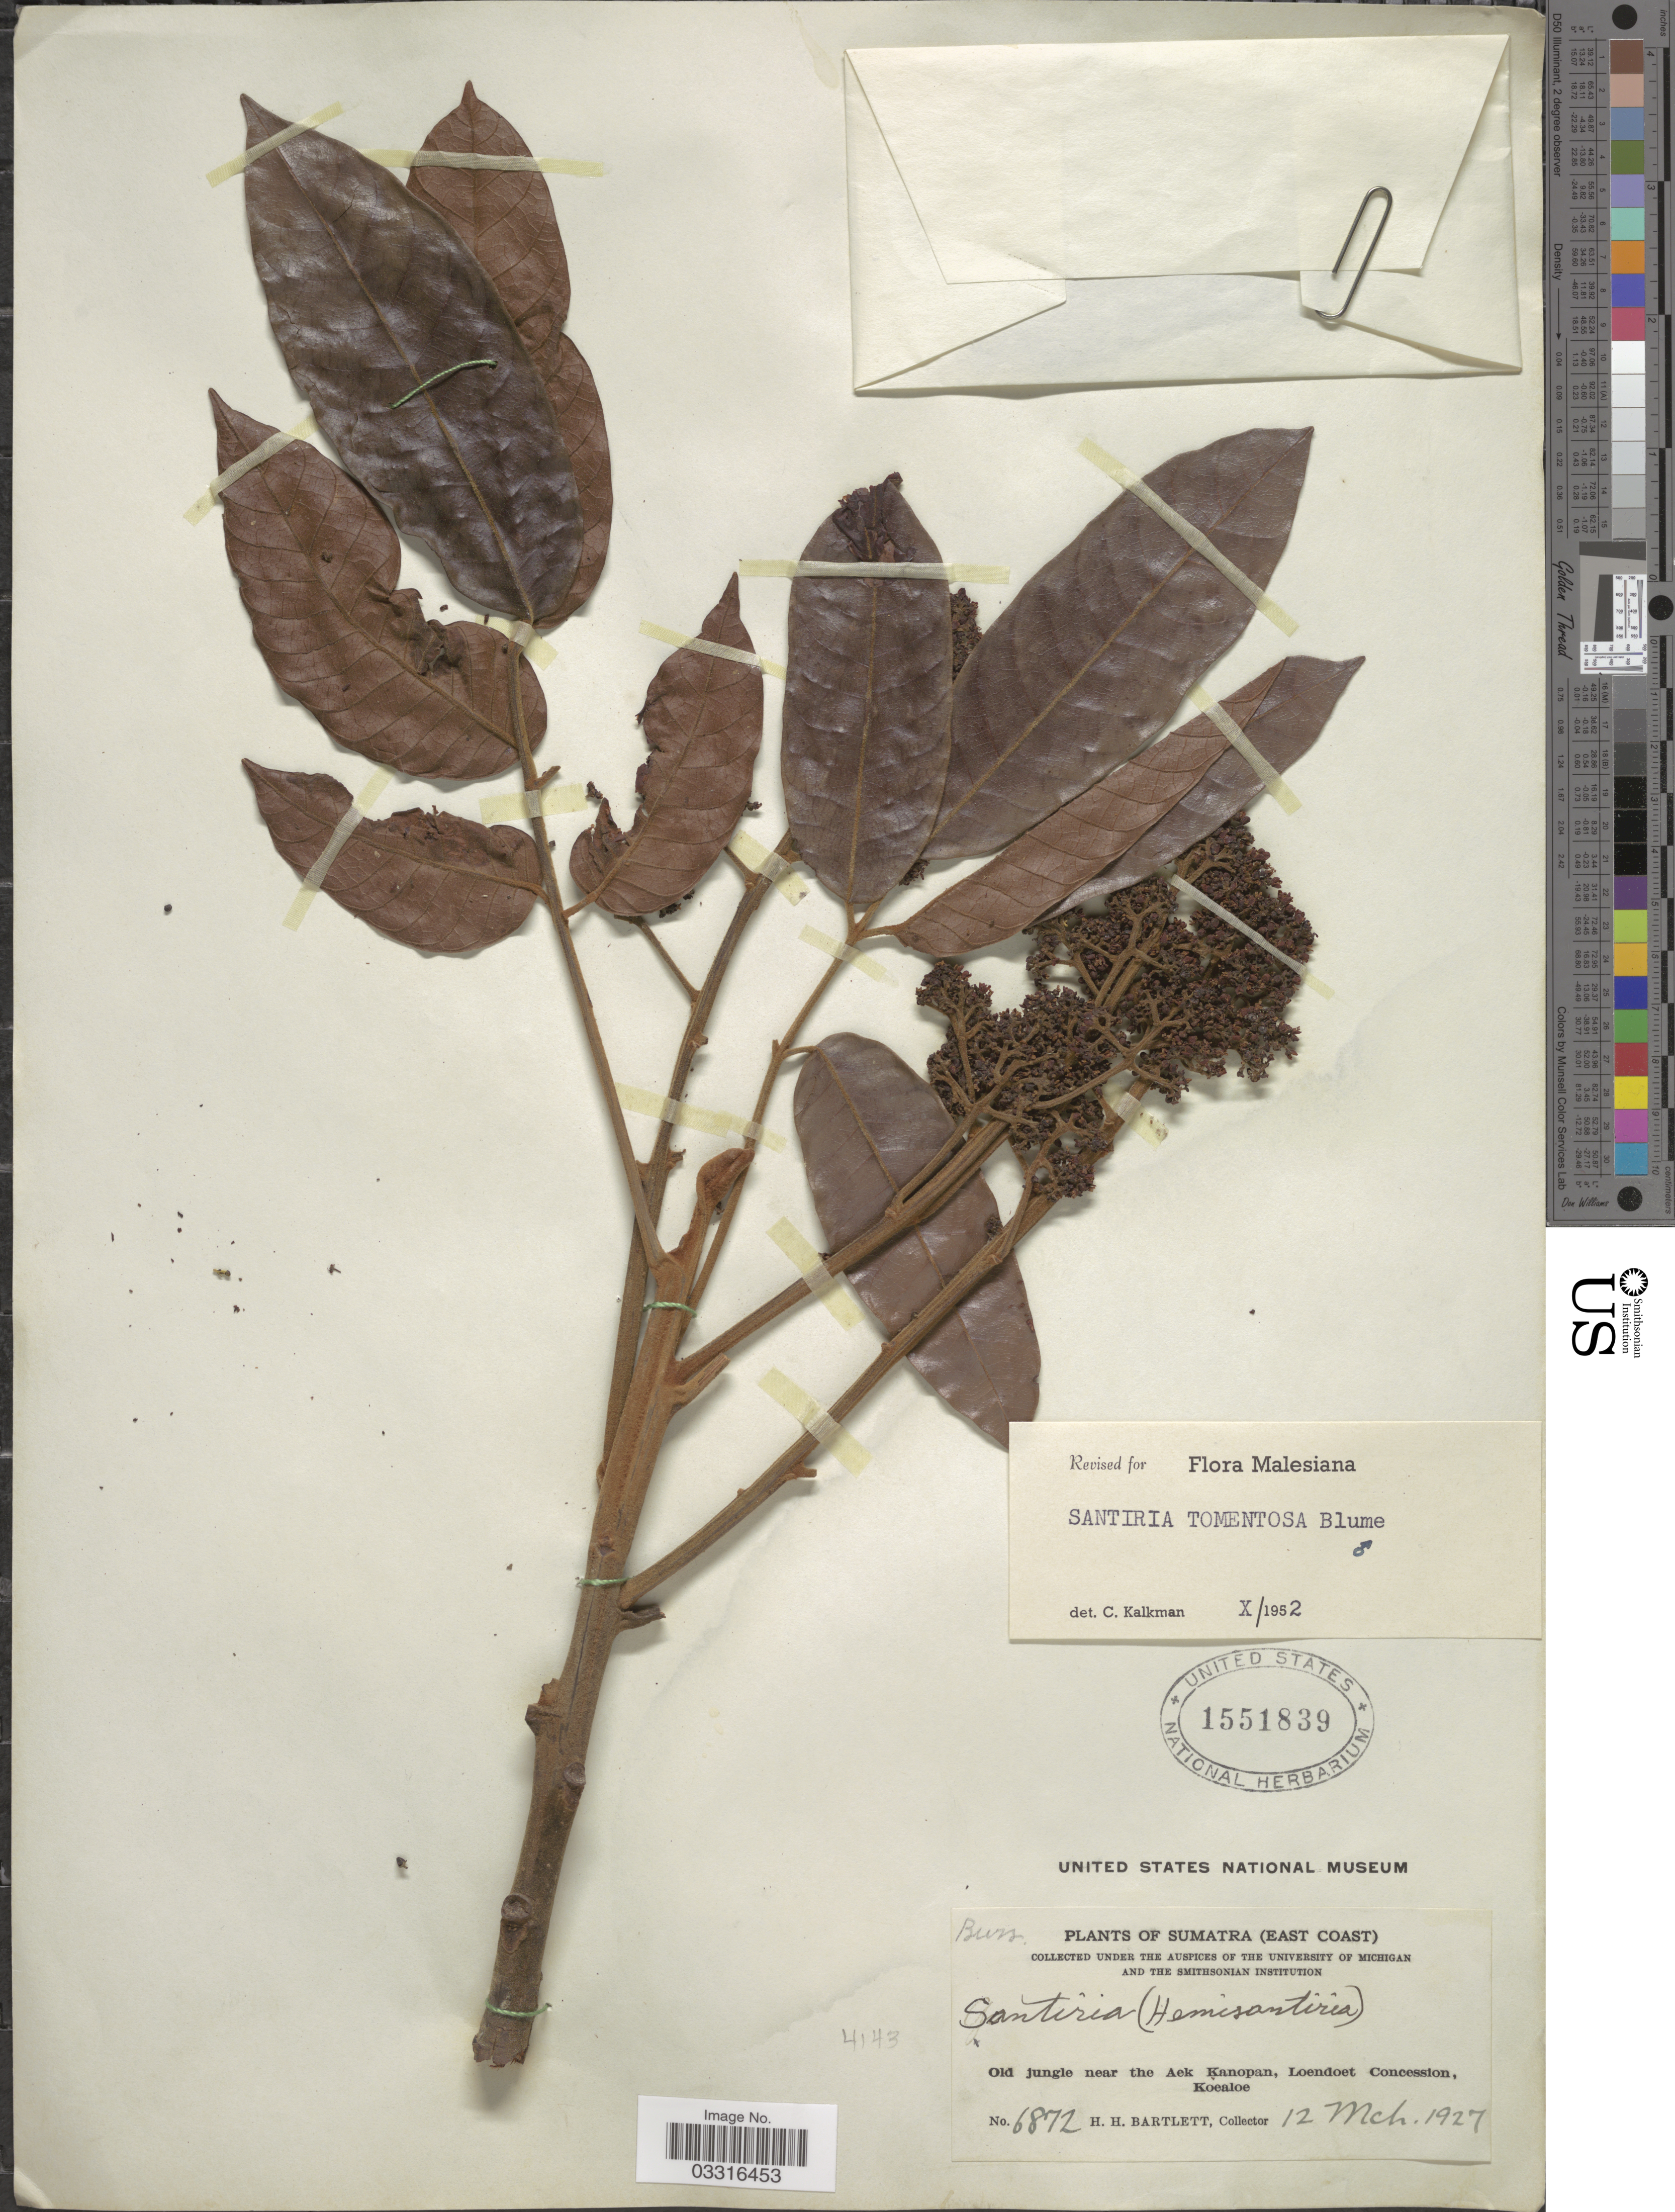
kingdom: Plantae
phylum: Tracheophyta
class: Magnoliopsida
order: Sapindales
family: Burseraceae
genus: Santiria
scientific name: Santiria tomentosa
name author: Blume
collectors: H. H. Bartlett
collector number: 6872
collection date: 1927-03-12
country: Indonesia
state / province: Sumatra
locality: (East Coast). Old jungle near the Aek Kanopan, Loendoet Concession, Koealoe.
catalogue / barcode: US 1551839